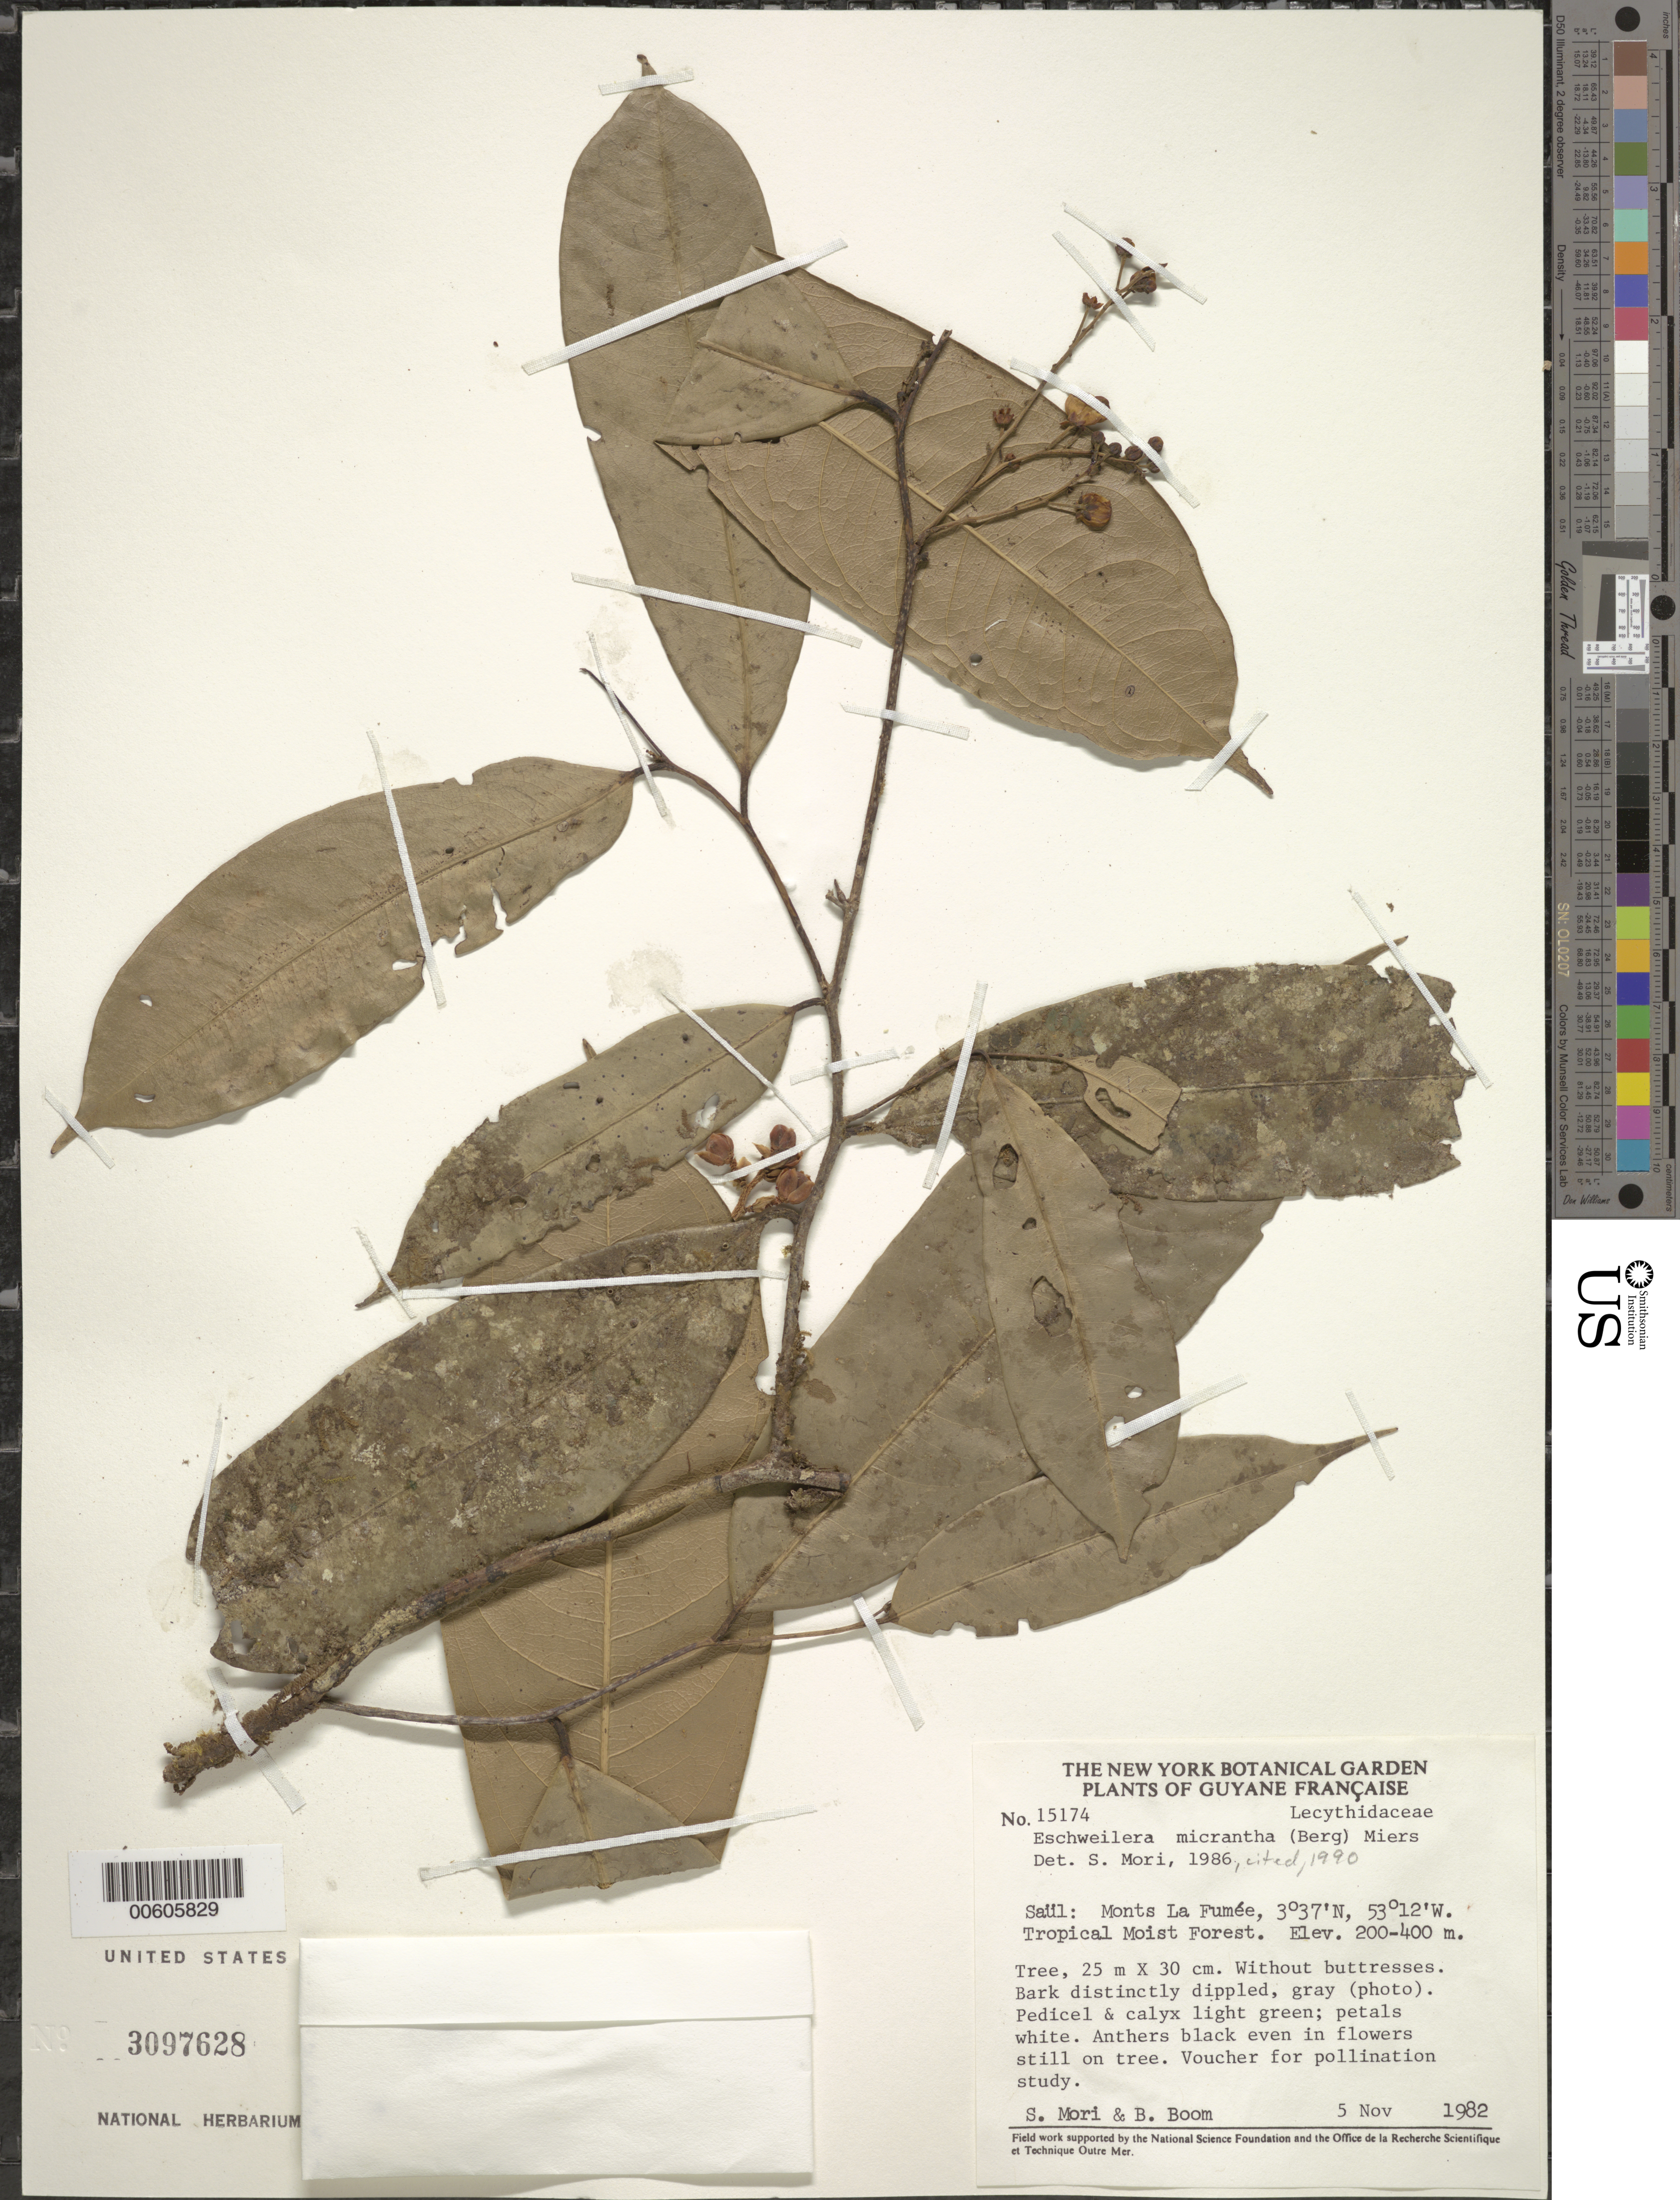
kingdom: Plantae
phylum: Tracheophyta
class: Magnoliopsida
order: Ericales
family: Lecythidaceae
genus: Eschweilera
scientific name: Eschweilera micrantha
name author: (O. Berg) Miers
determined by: Mori, Scott A.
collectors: S. Mori & B. M. Boom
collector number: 15174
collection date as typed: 5-Nov-82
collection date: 1982-11-05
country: French Guiana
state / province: Saint-Laurent-du-Maroni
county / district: Saül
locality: Saül, Monts La Fumée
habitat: Tropical moist forest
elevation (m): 200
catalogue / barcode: US 3097628